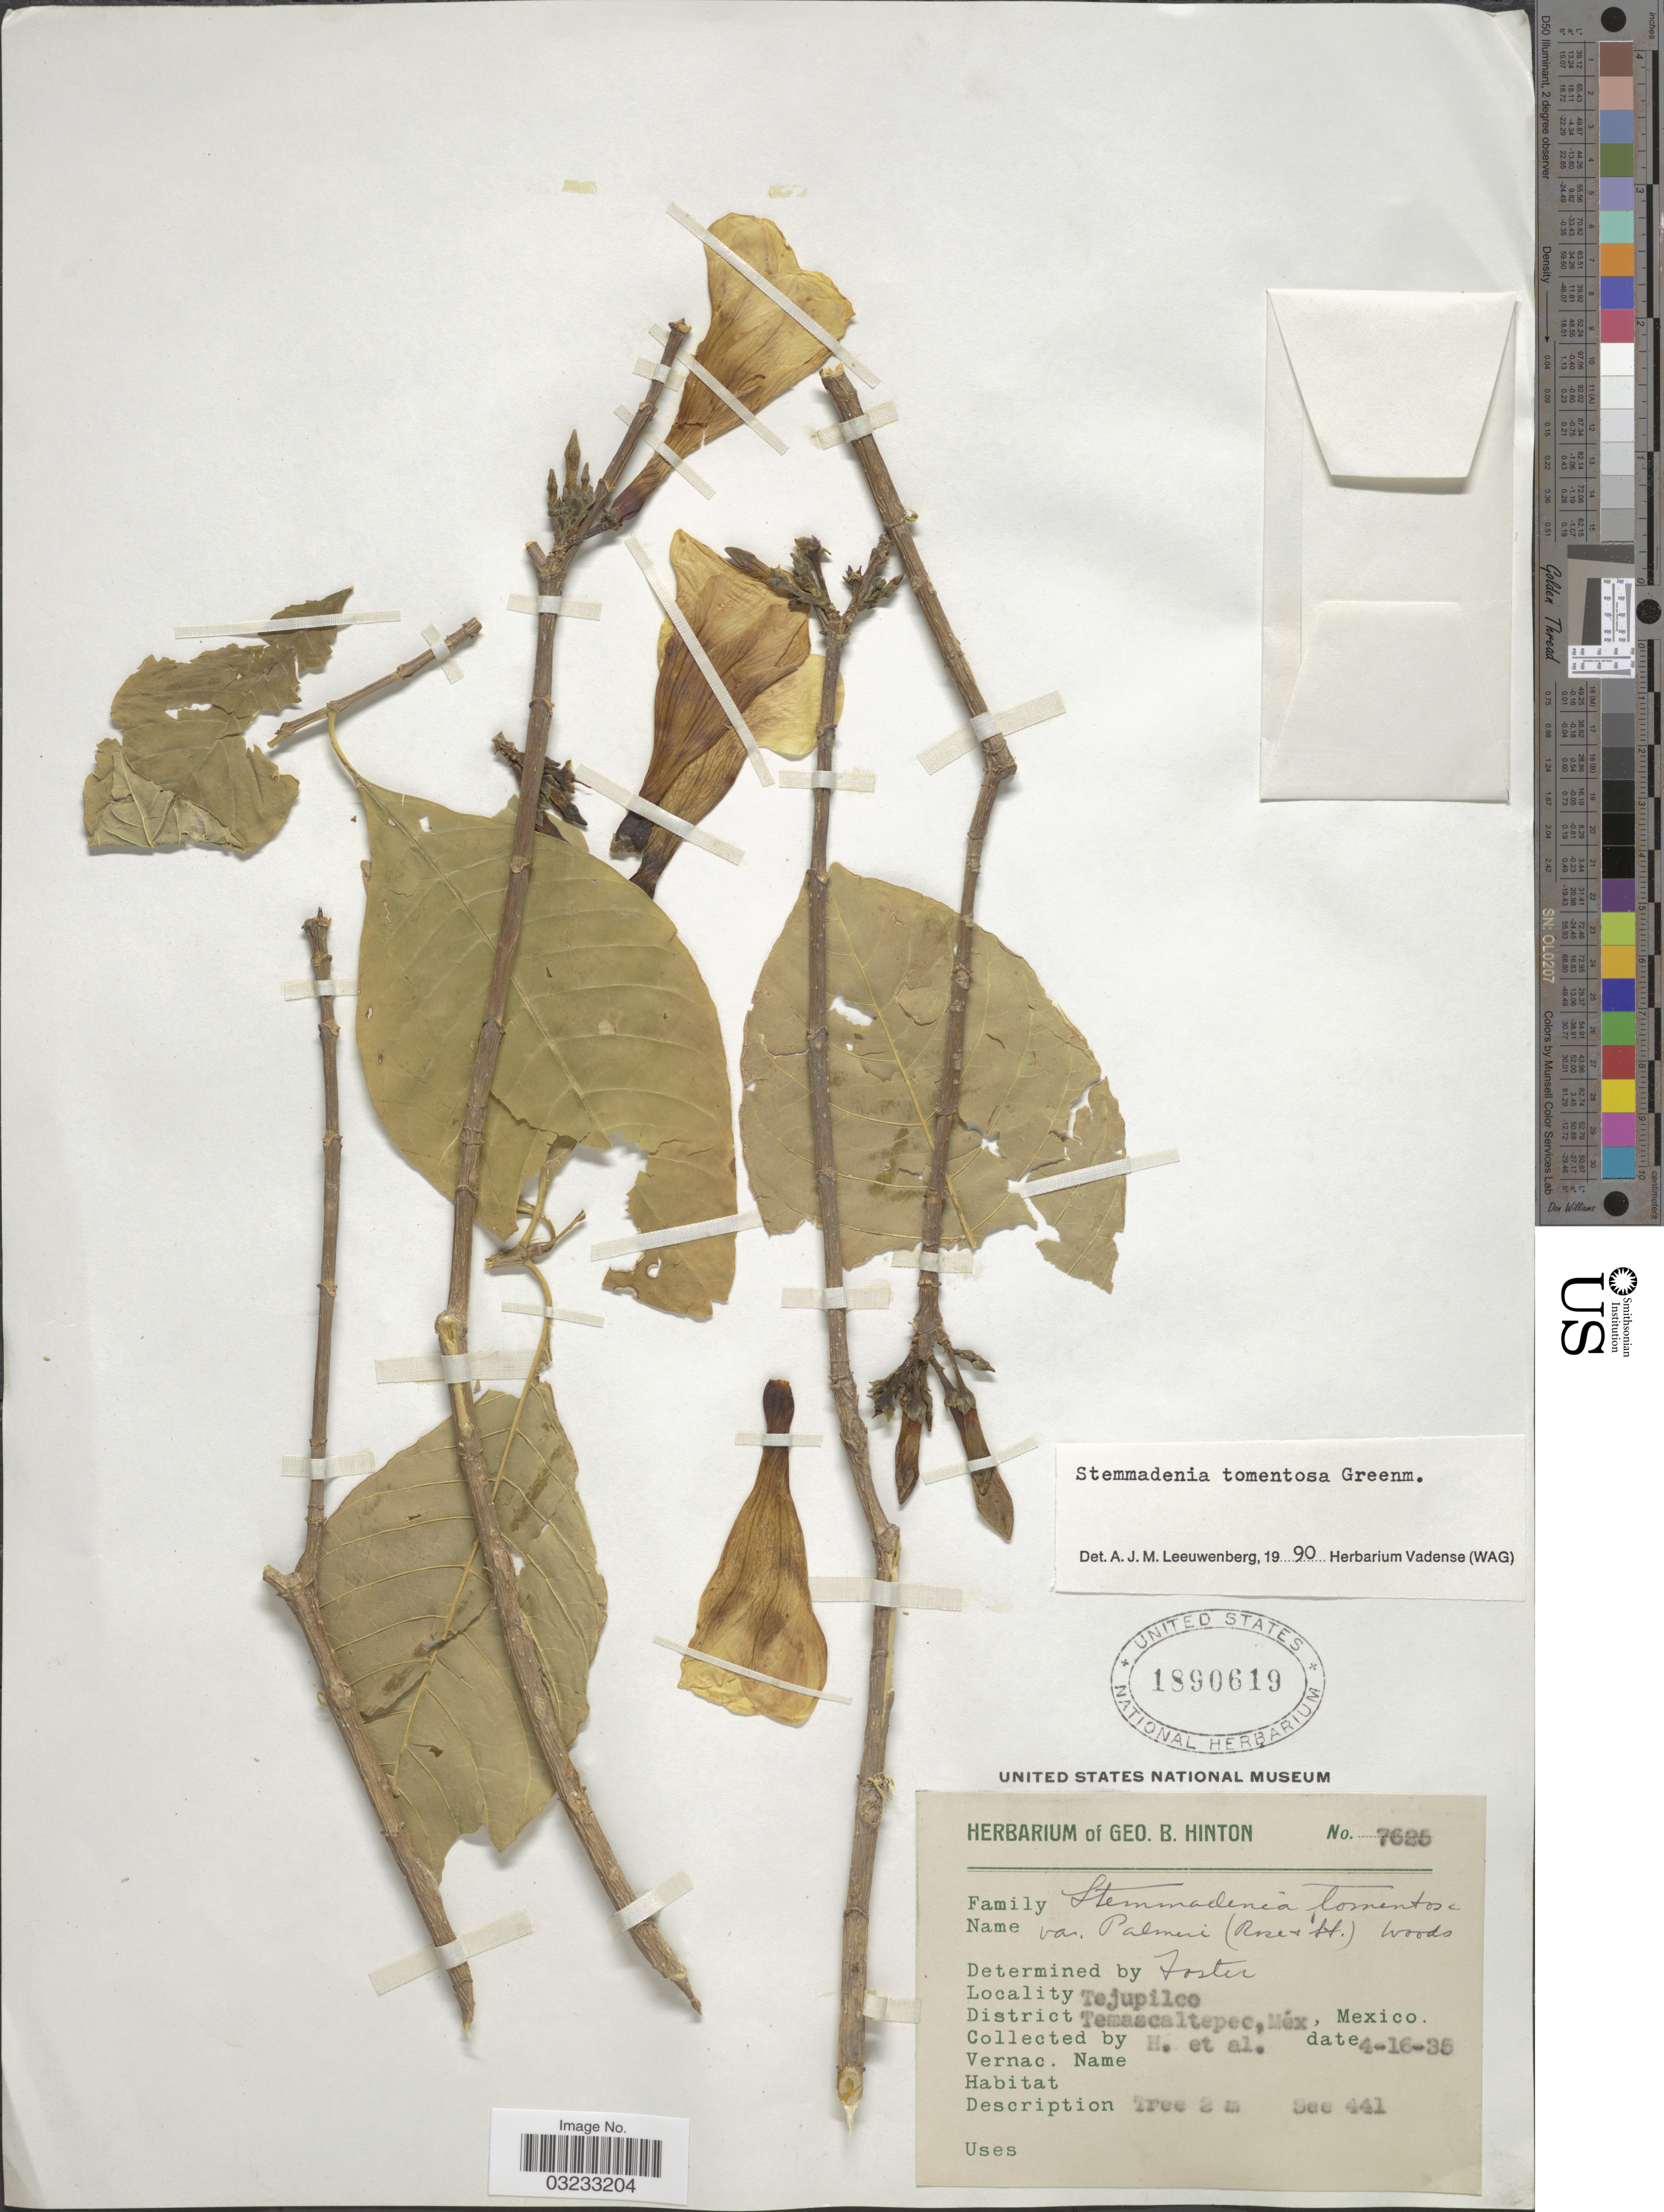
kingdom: Plantae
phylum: Tracheophyta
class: Magnoliopsida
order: Gentianales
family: Apocynaceae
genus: Stemmadenia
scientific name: Stemmadenia tomentosa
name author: Greenm.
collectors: G. B. Hinton & et al.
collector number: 7625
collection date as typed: Transcribed d/m/y: 16/4/35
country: Mexico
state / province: México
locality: Tejupilco. District Temascaltepec.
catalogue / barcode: US 1890619